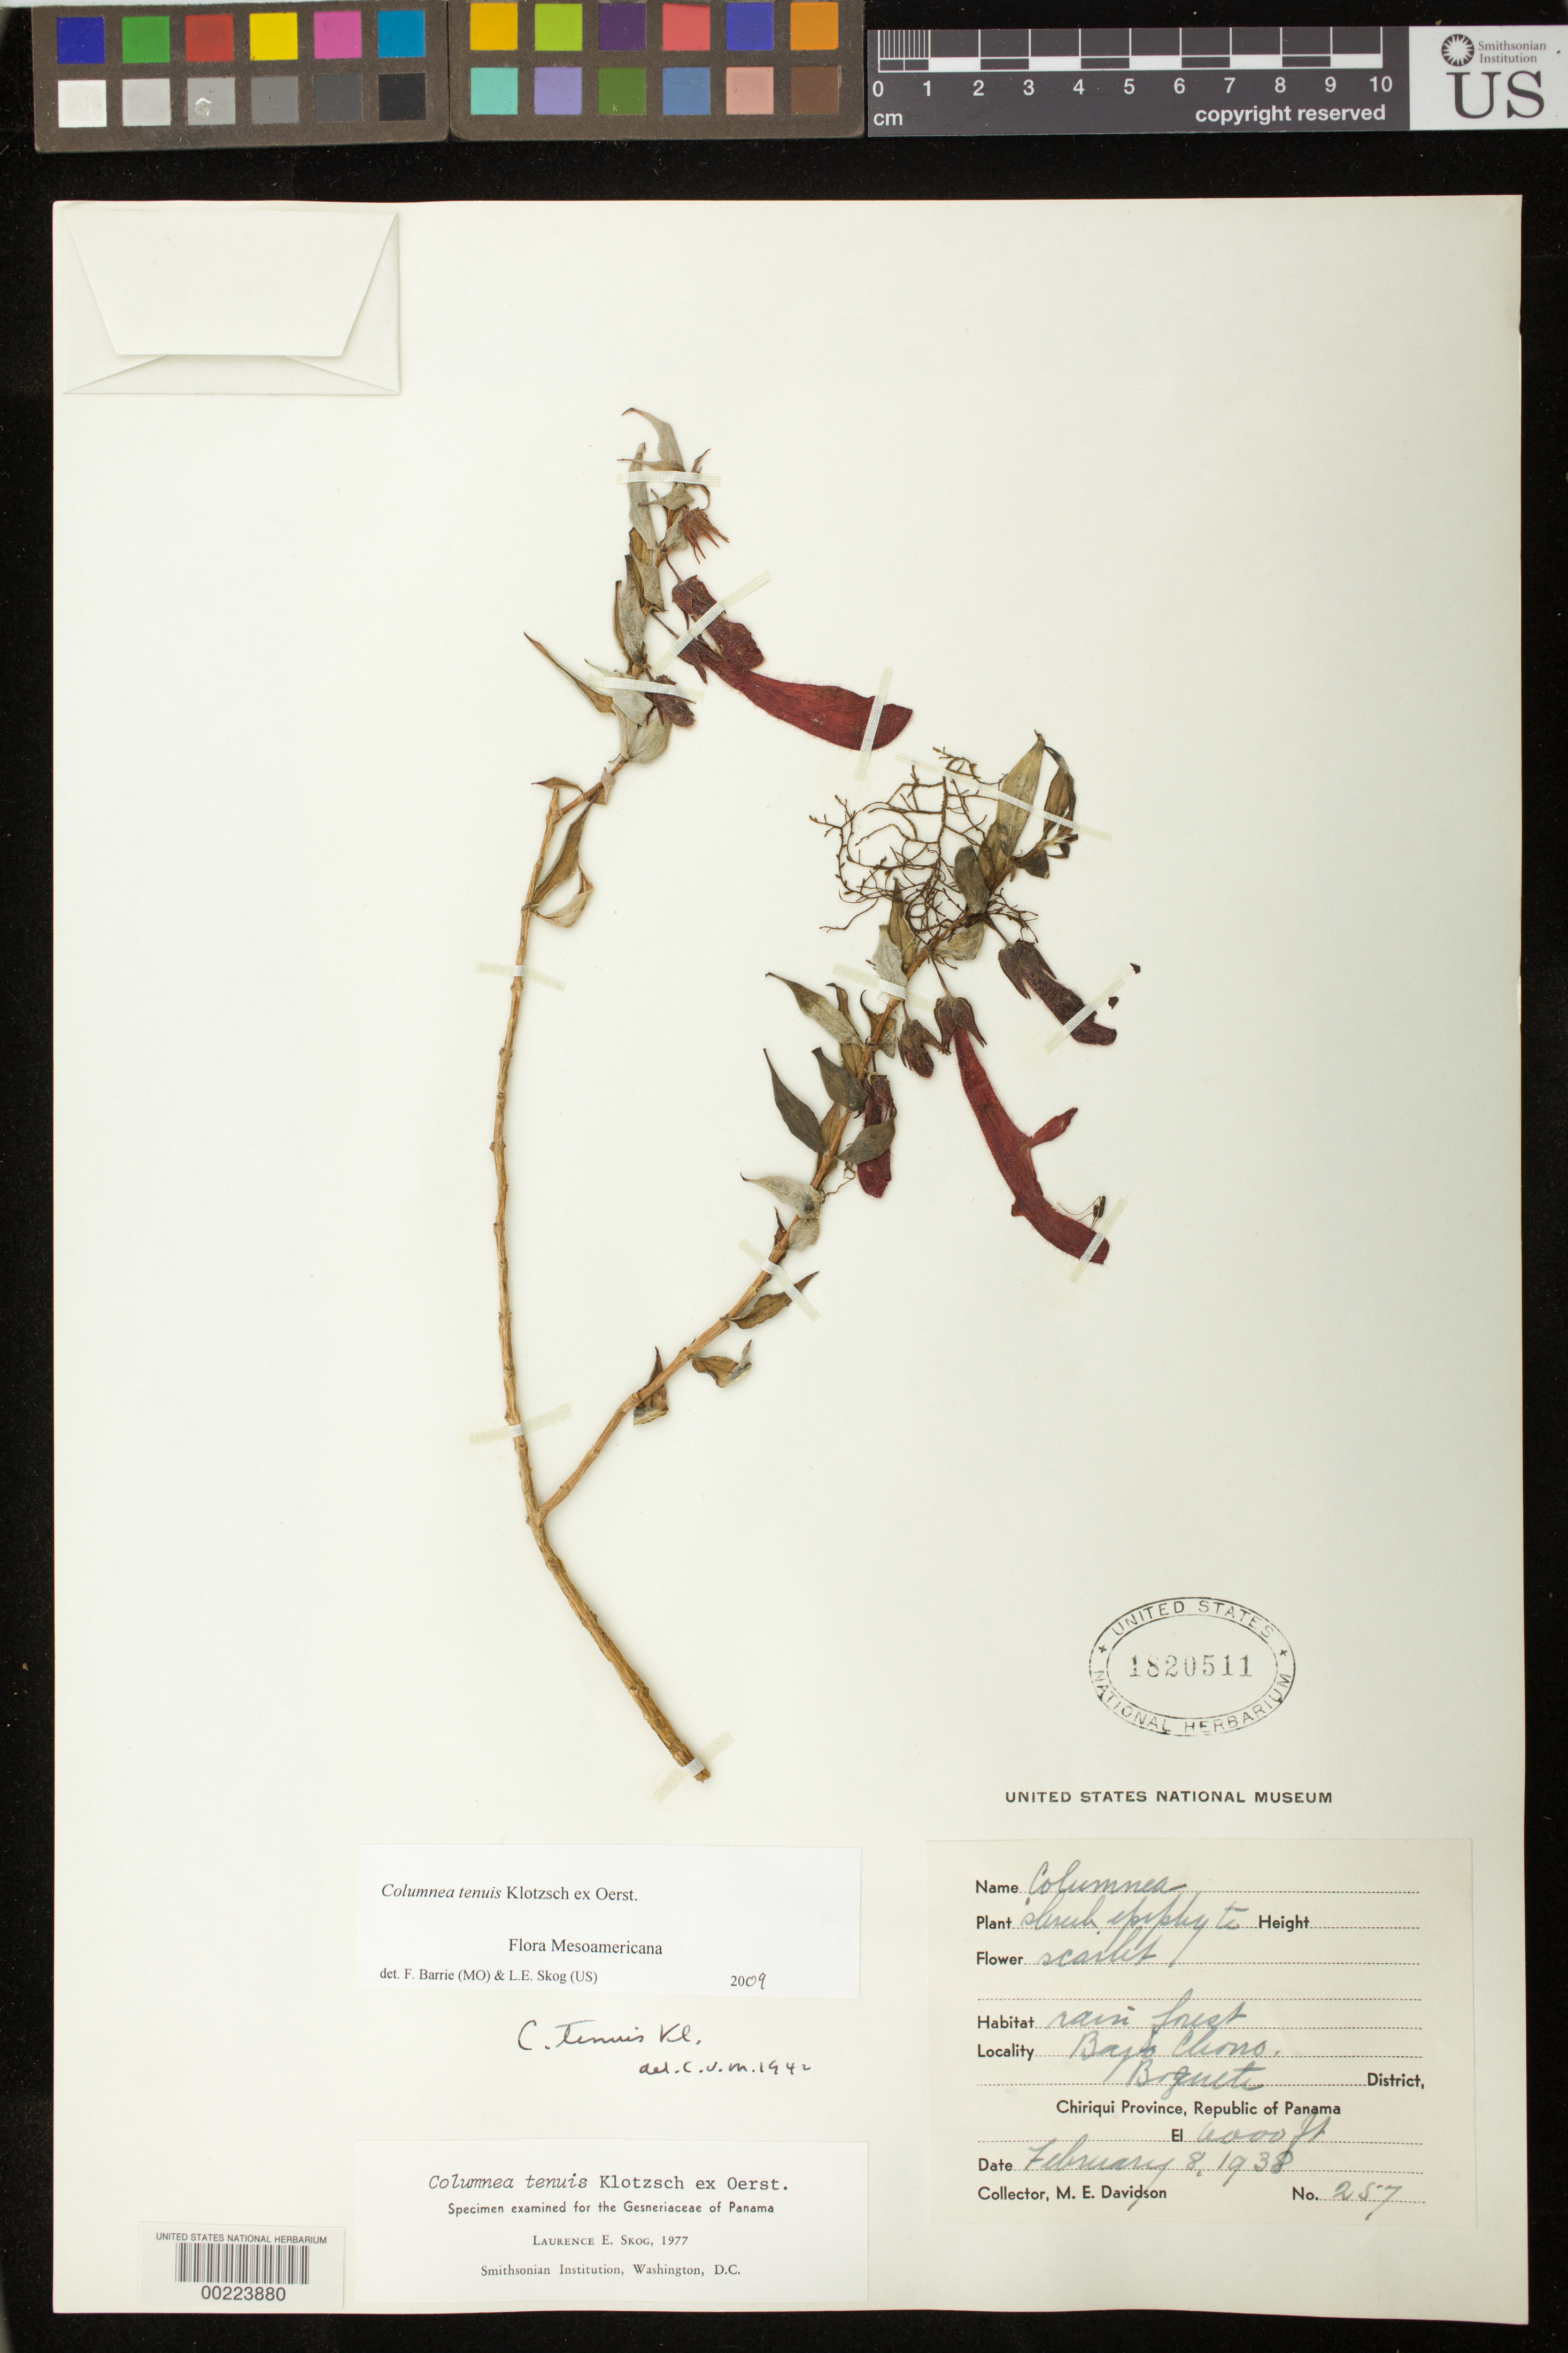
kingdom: Plantae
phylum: Tracheophyta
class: Magnoliopsida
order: Lamiales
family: Gesneriaceae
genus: Columnea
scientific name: Columnea tenuis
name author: Klotzsch ex Oerst.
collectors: M. E. Davidson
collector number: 257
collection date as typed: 08 Feb 1938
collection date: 1938-02-08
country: Panama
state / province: Chiriquí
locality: Bajo Chorro, Boquete District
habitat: Rain forest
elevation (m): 1829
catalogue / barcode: US 1820511